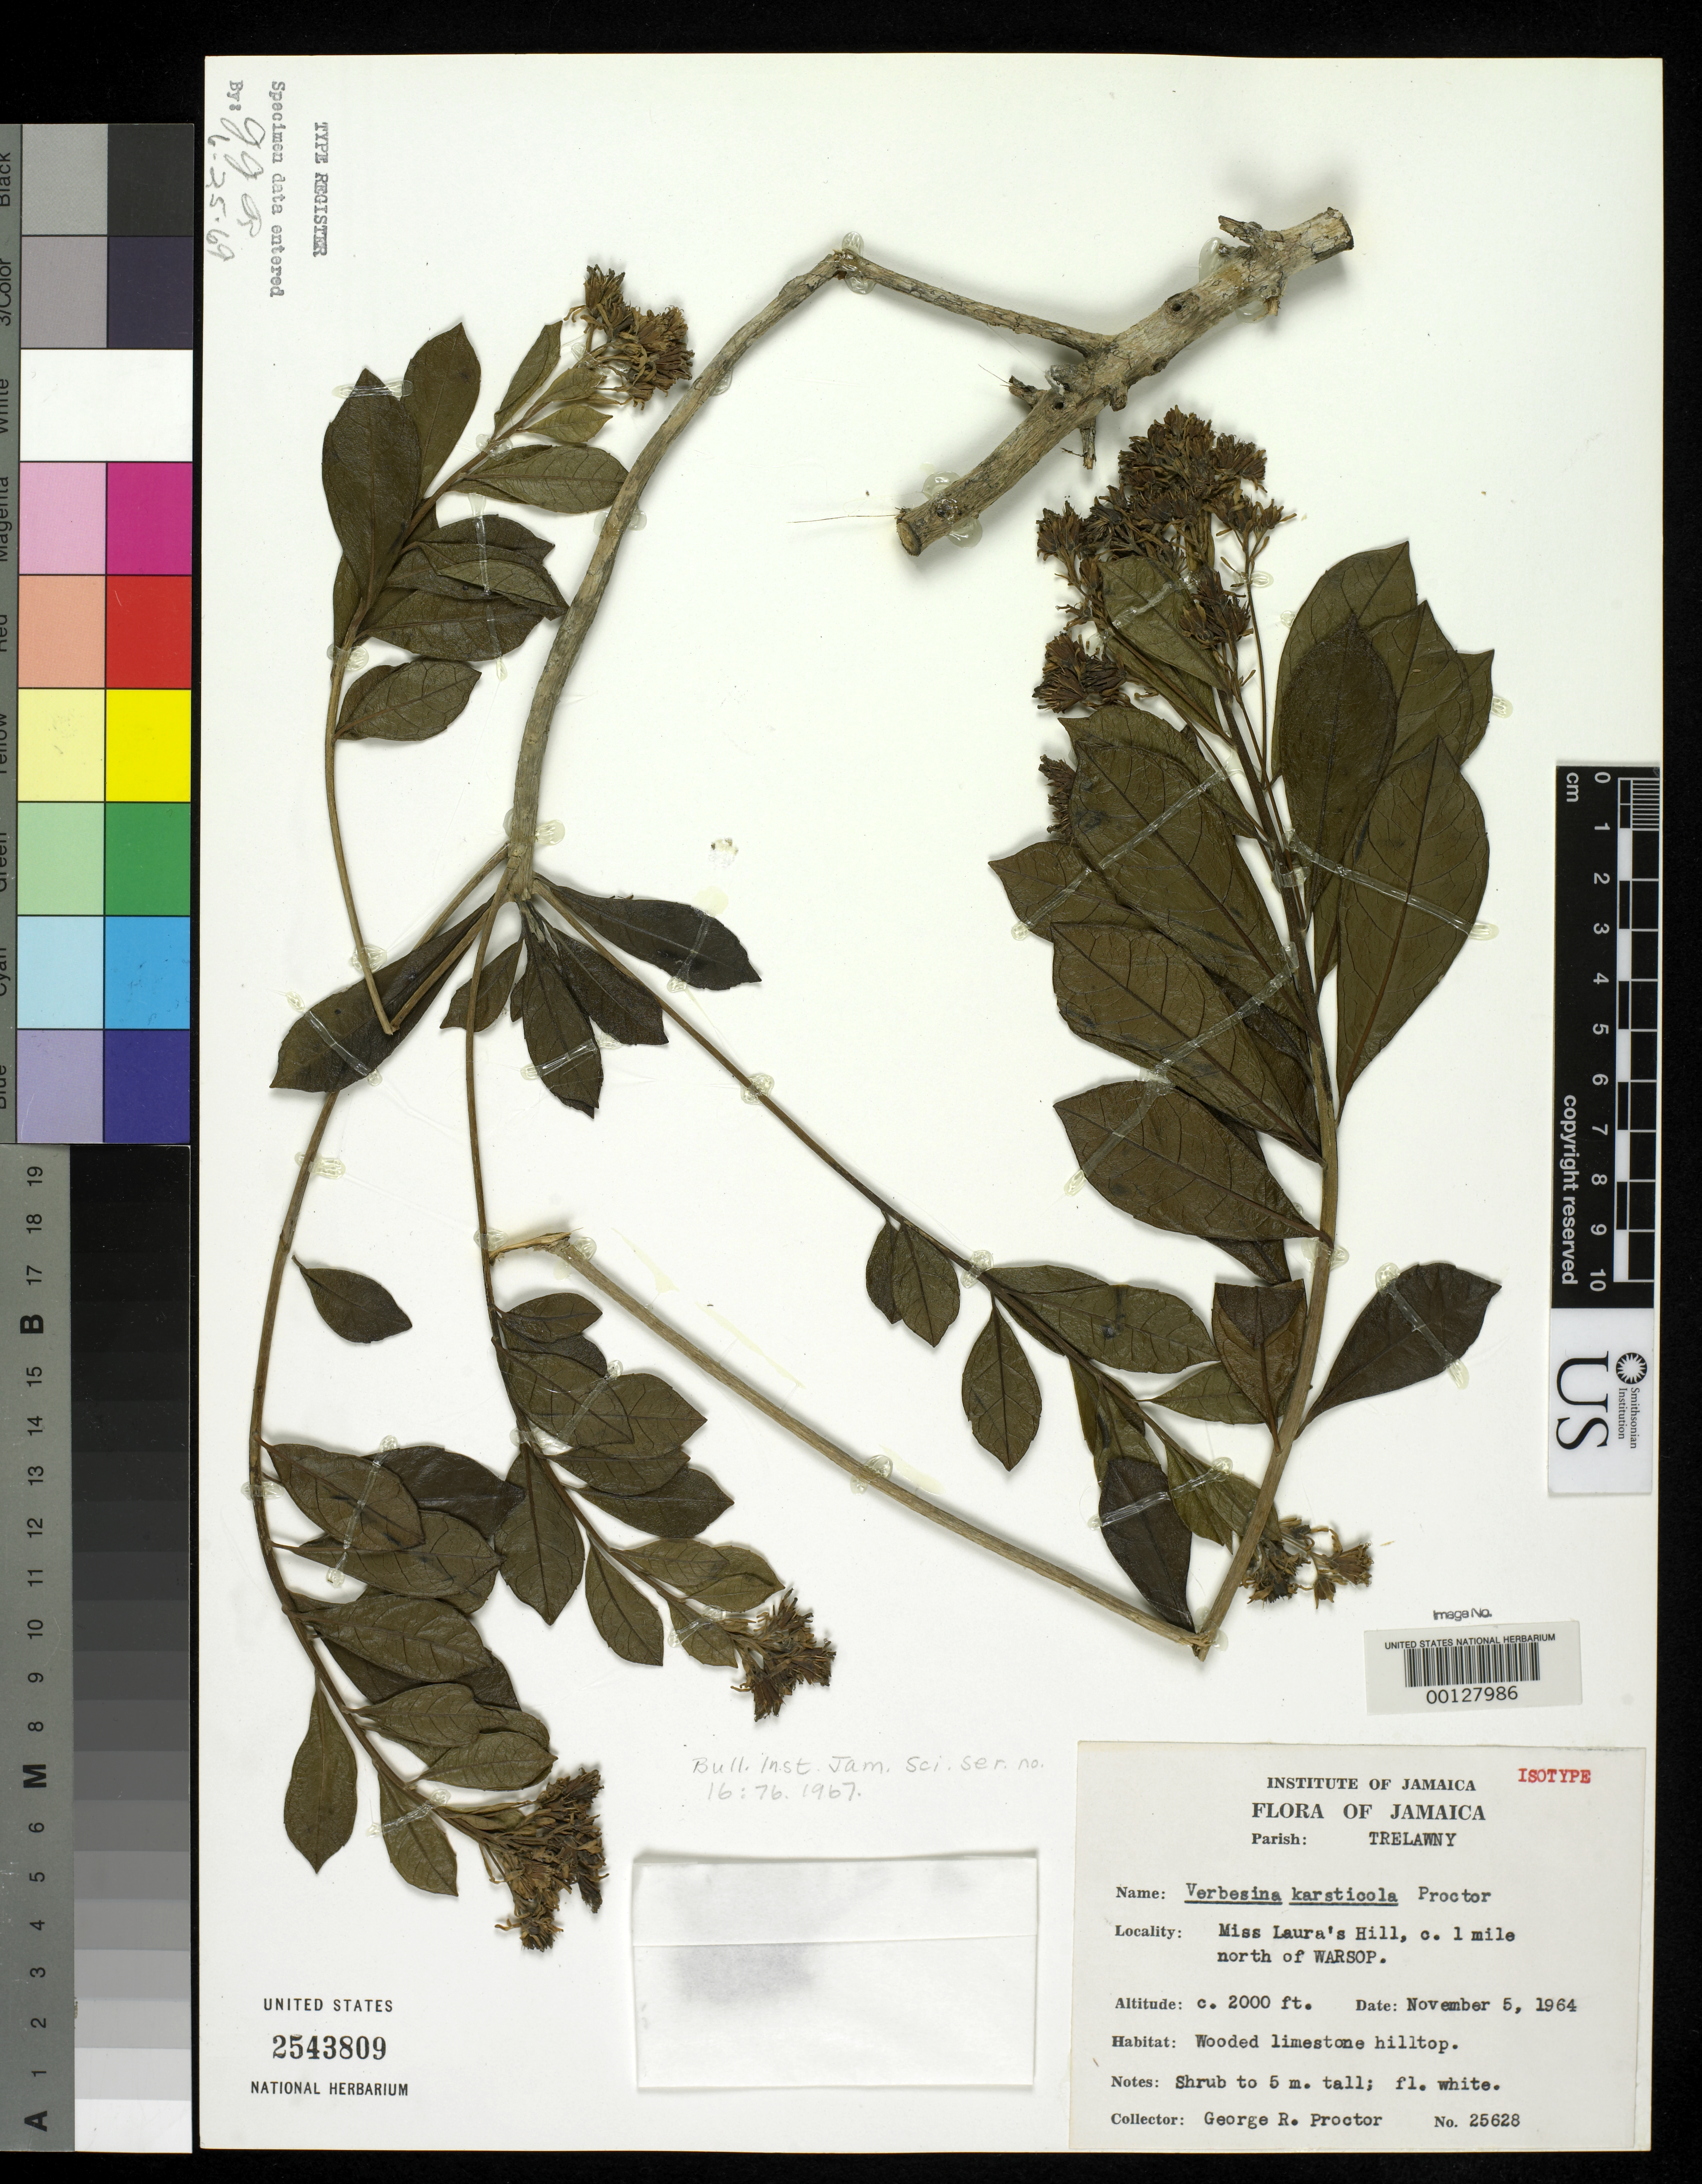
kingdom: Plantae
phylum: Tracheophyta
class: Magnoliopsida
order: Asterales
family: Asteraceae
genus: Verbesina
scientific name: Verbesina karsticola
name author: Proctor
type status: Isotype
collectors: G. R. Proctor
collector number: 25628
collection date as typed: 05 Nov 1964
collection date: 1964-11-05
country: Jamaica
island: Greater Antilles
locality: Warsop.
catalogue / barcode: US 2543809